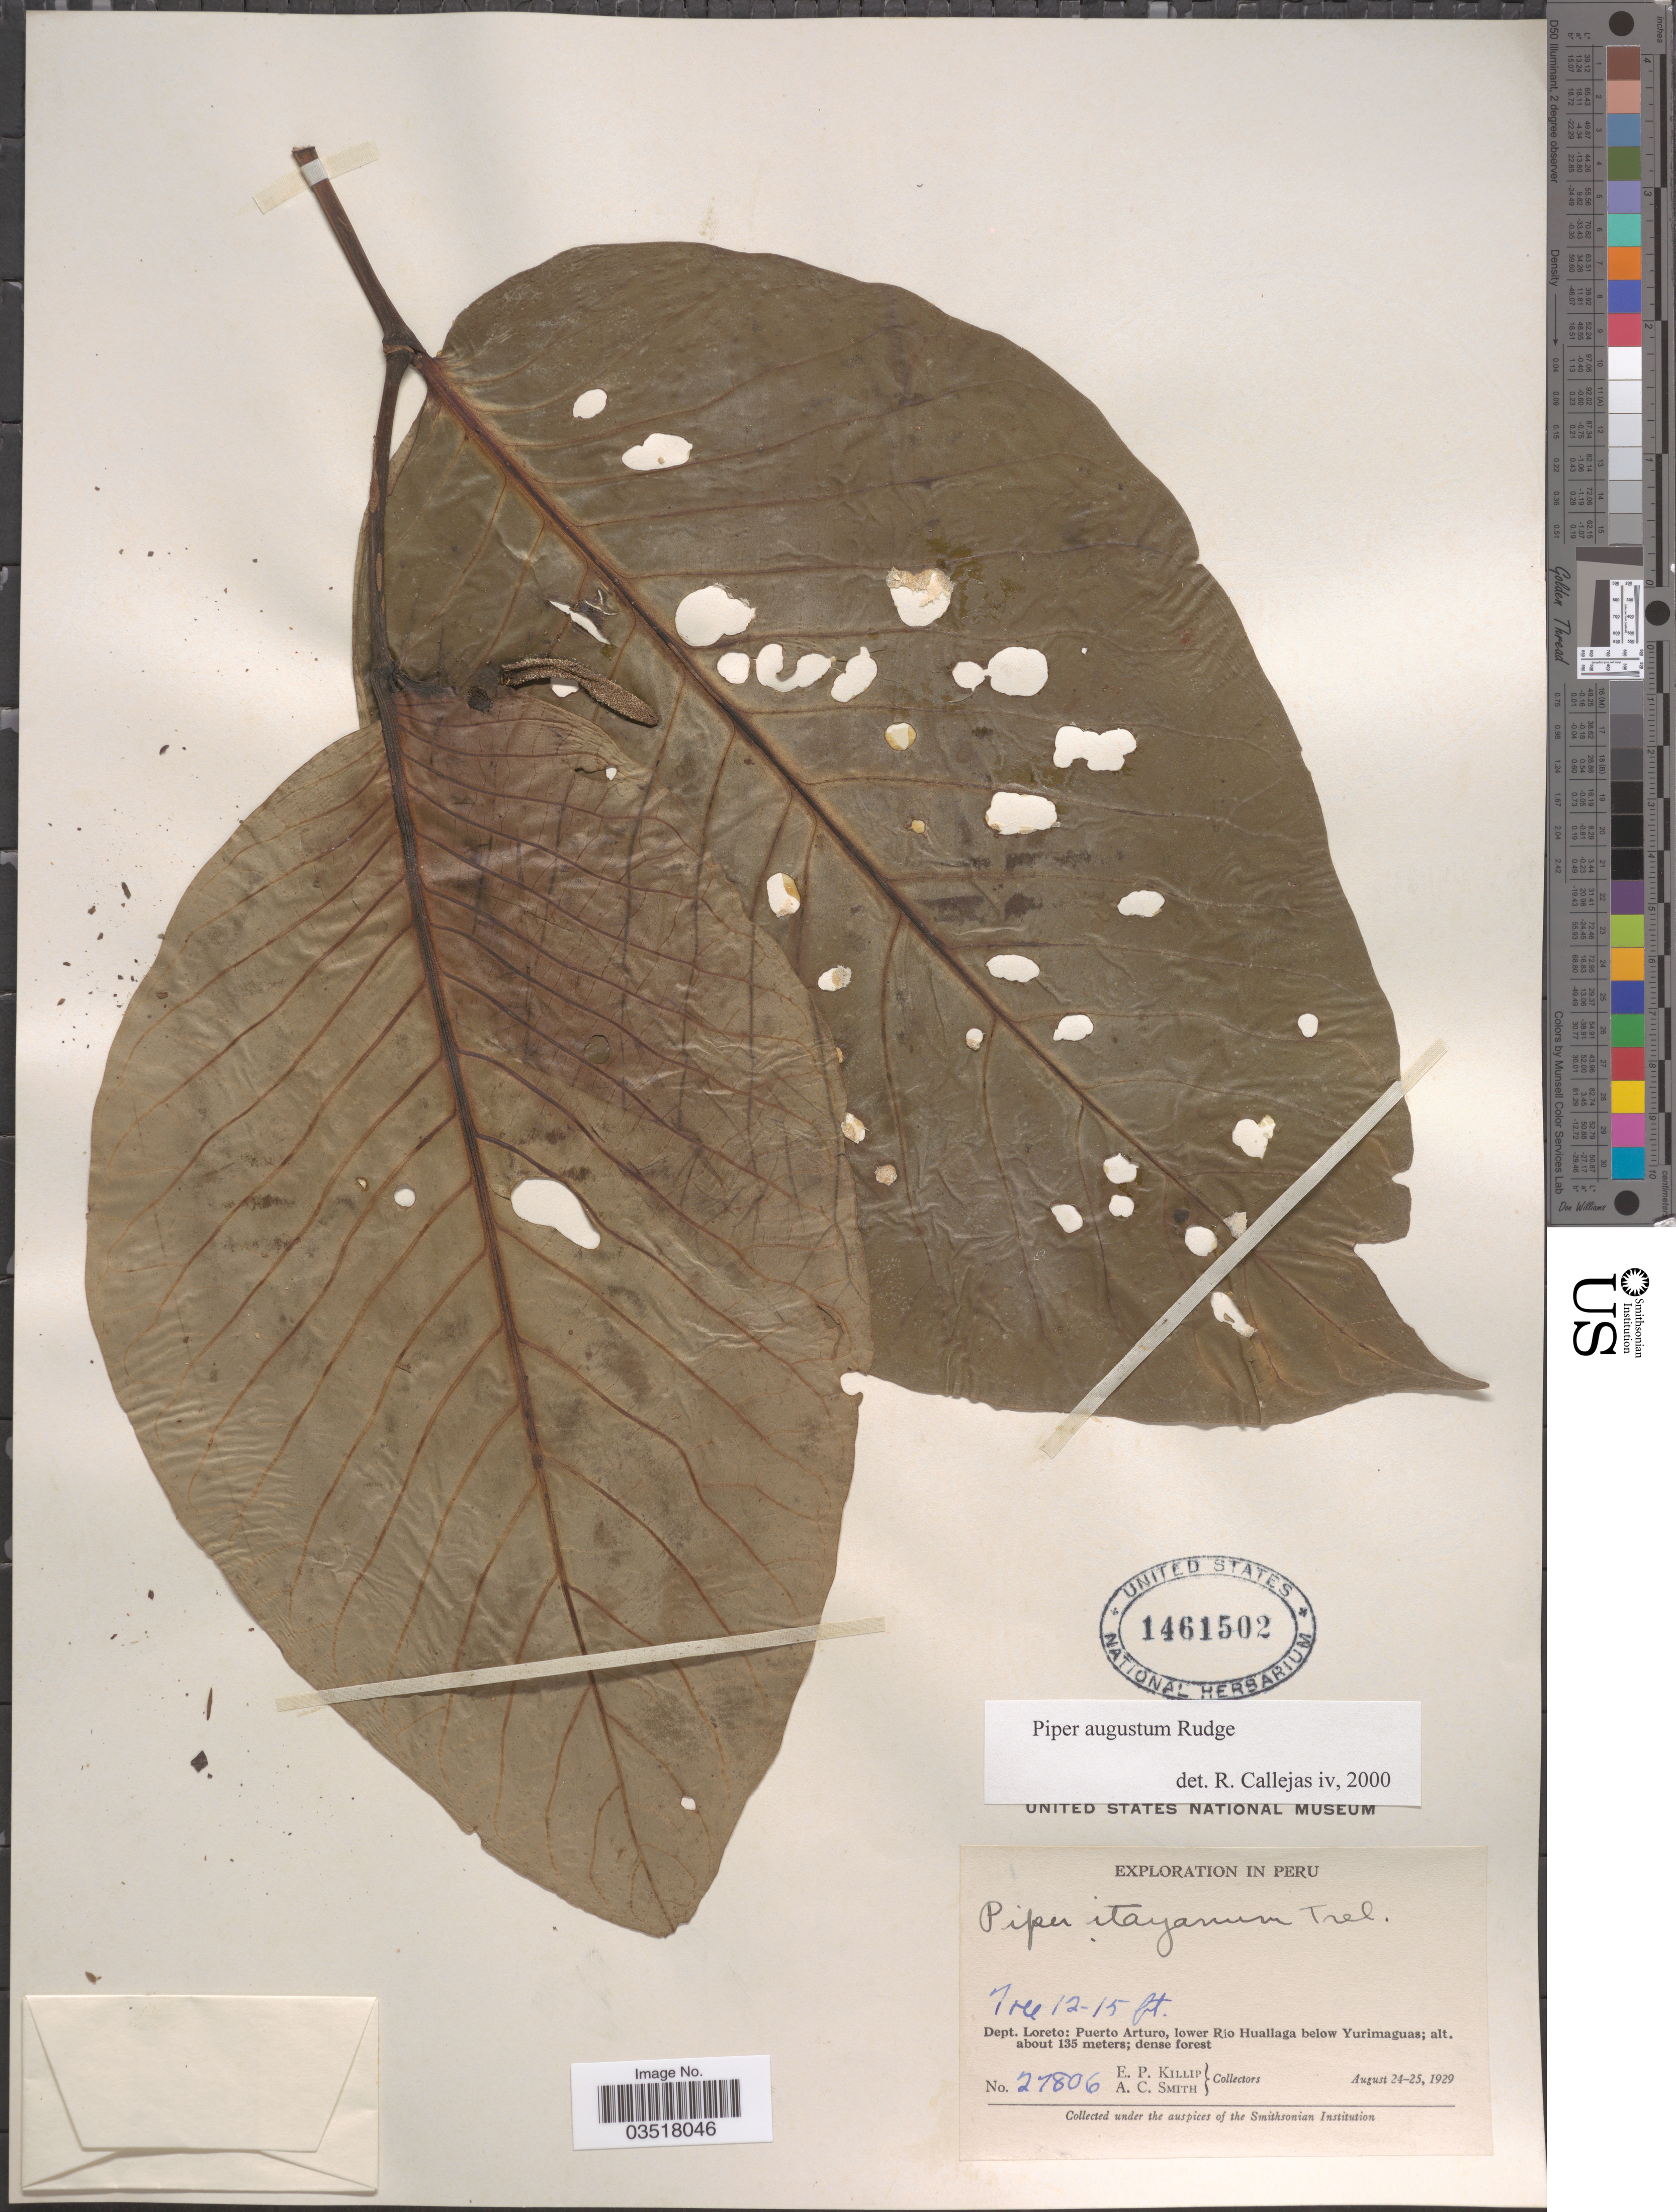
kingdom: Plantae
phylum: Tracheophyta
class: Magnoliopsida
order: Piperales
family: Piperaceae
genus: Piper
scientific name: Piper augustum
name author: Rudge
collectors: E. P. Killip & A. C. Smith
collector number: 27806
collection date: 1929-08-24/1929-08-25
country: Peru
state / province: Loreto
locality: Dept. Loreto: Puerto Arturo, lower Río Huallaga below Yurimaguas.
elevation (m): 135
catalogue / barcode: US 1461502